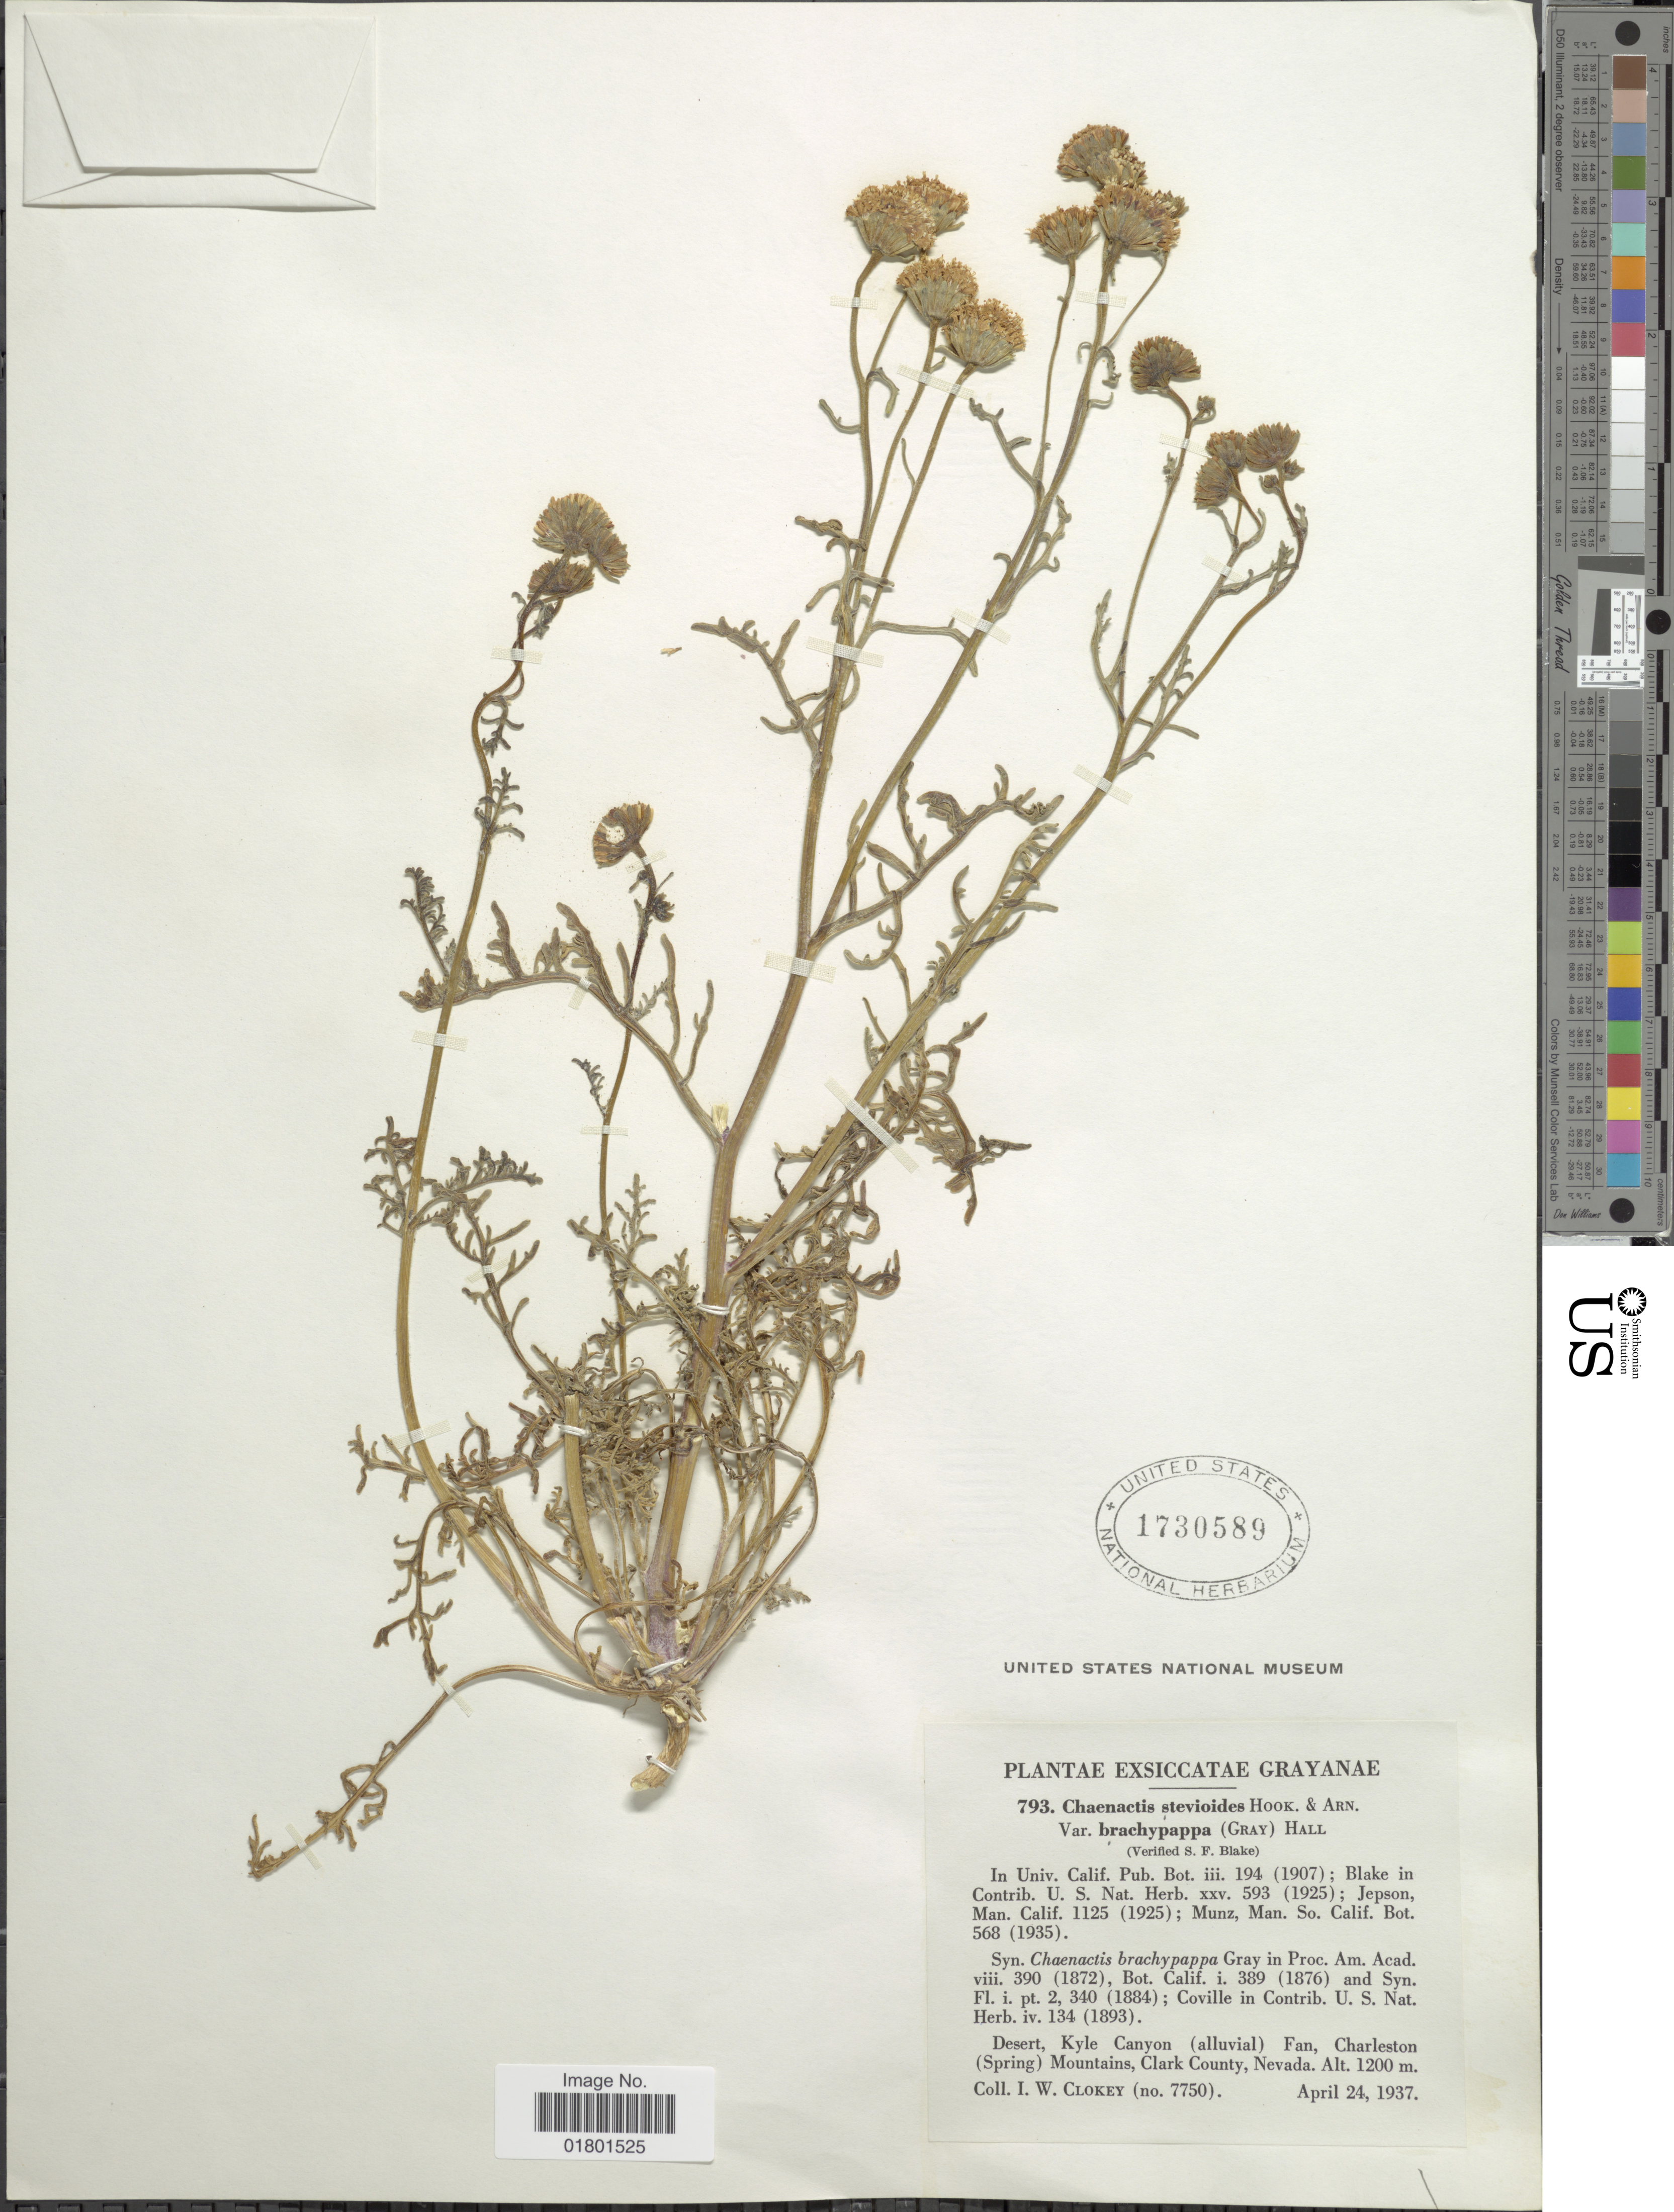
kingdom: Plantae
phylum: Tracheophyta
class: Magnoliopsida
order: Asterales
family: Asteraceae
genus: Chaenactis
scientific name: Chaenactis stevioides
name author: Hook. & Arn.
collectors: I. W. Clokey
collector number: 750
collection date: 1937-03-24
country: United States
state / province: Nevada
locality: Grayanae, Kyle Canyon (alluvial) Fan, Charleston (Spring) Mountains, Clark County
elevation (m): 1200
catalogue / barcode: US 1730589